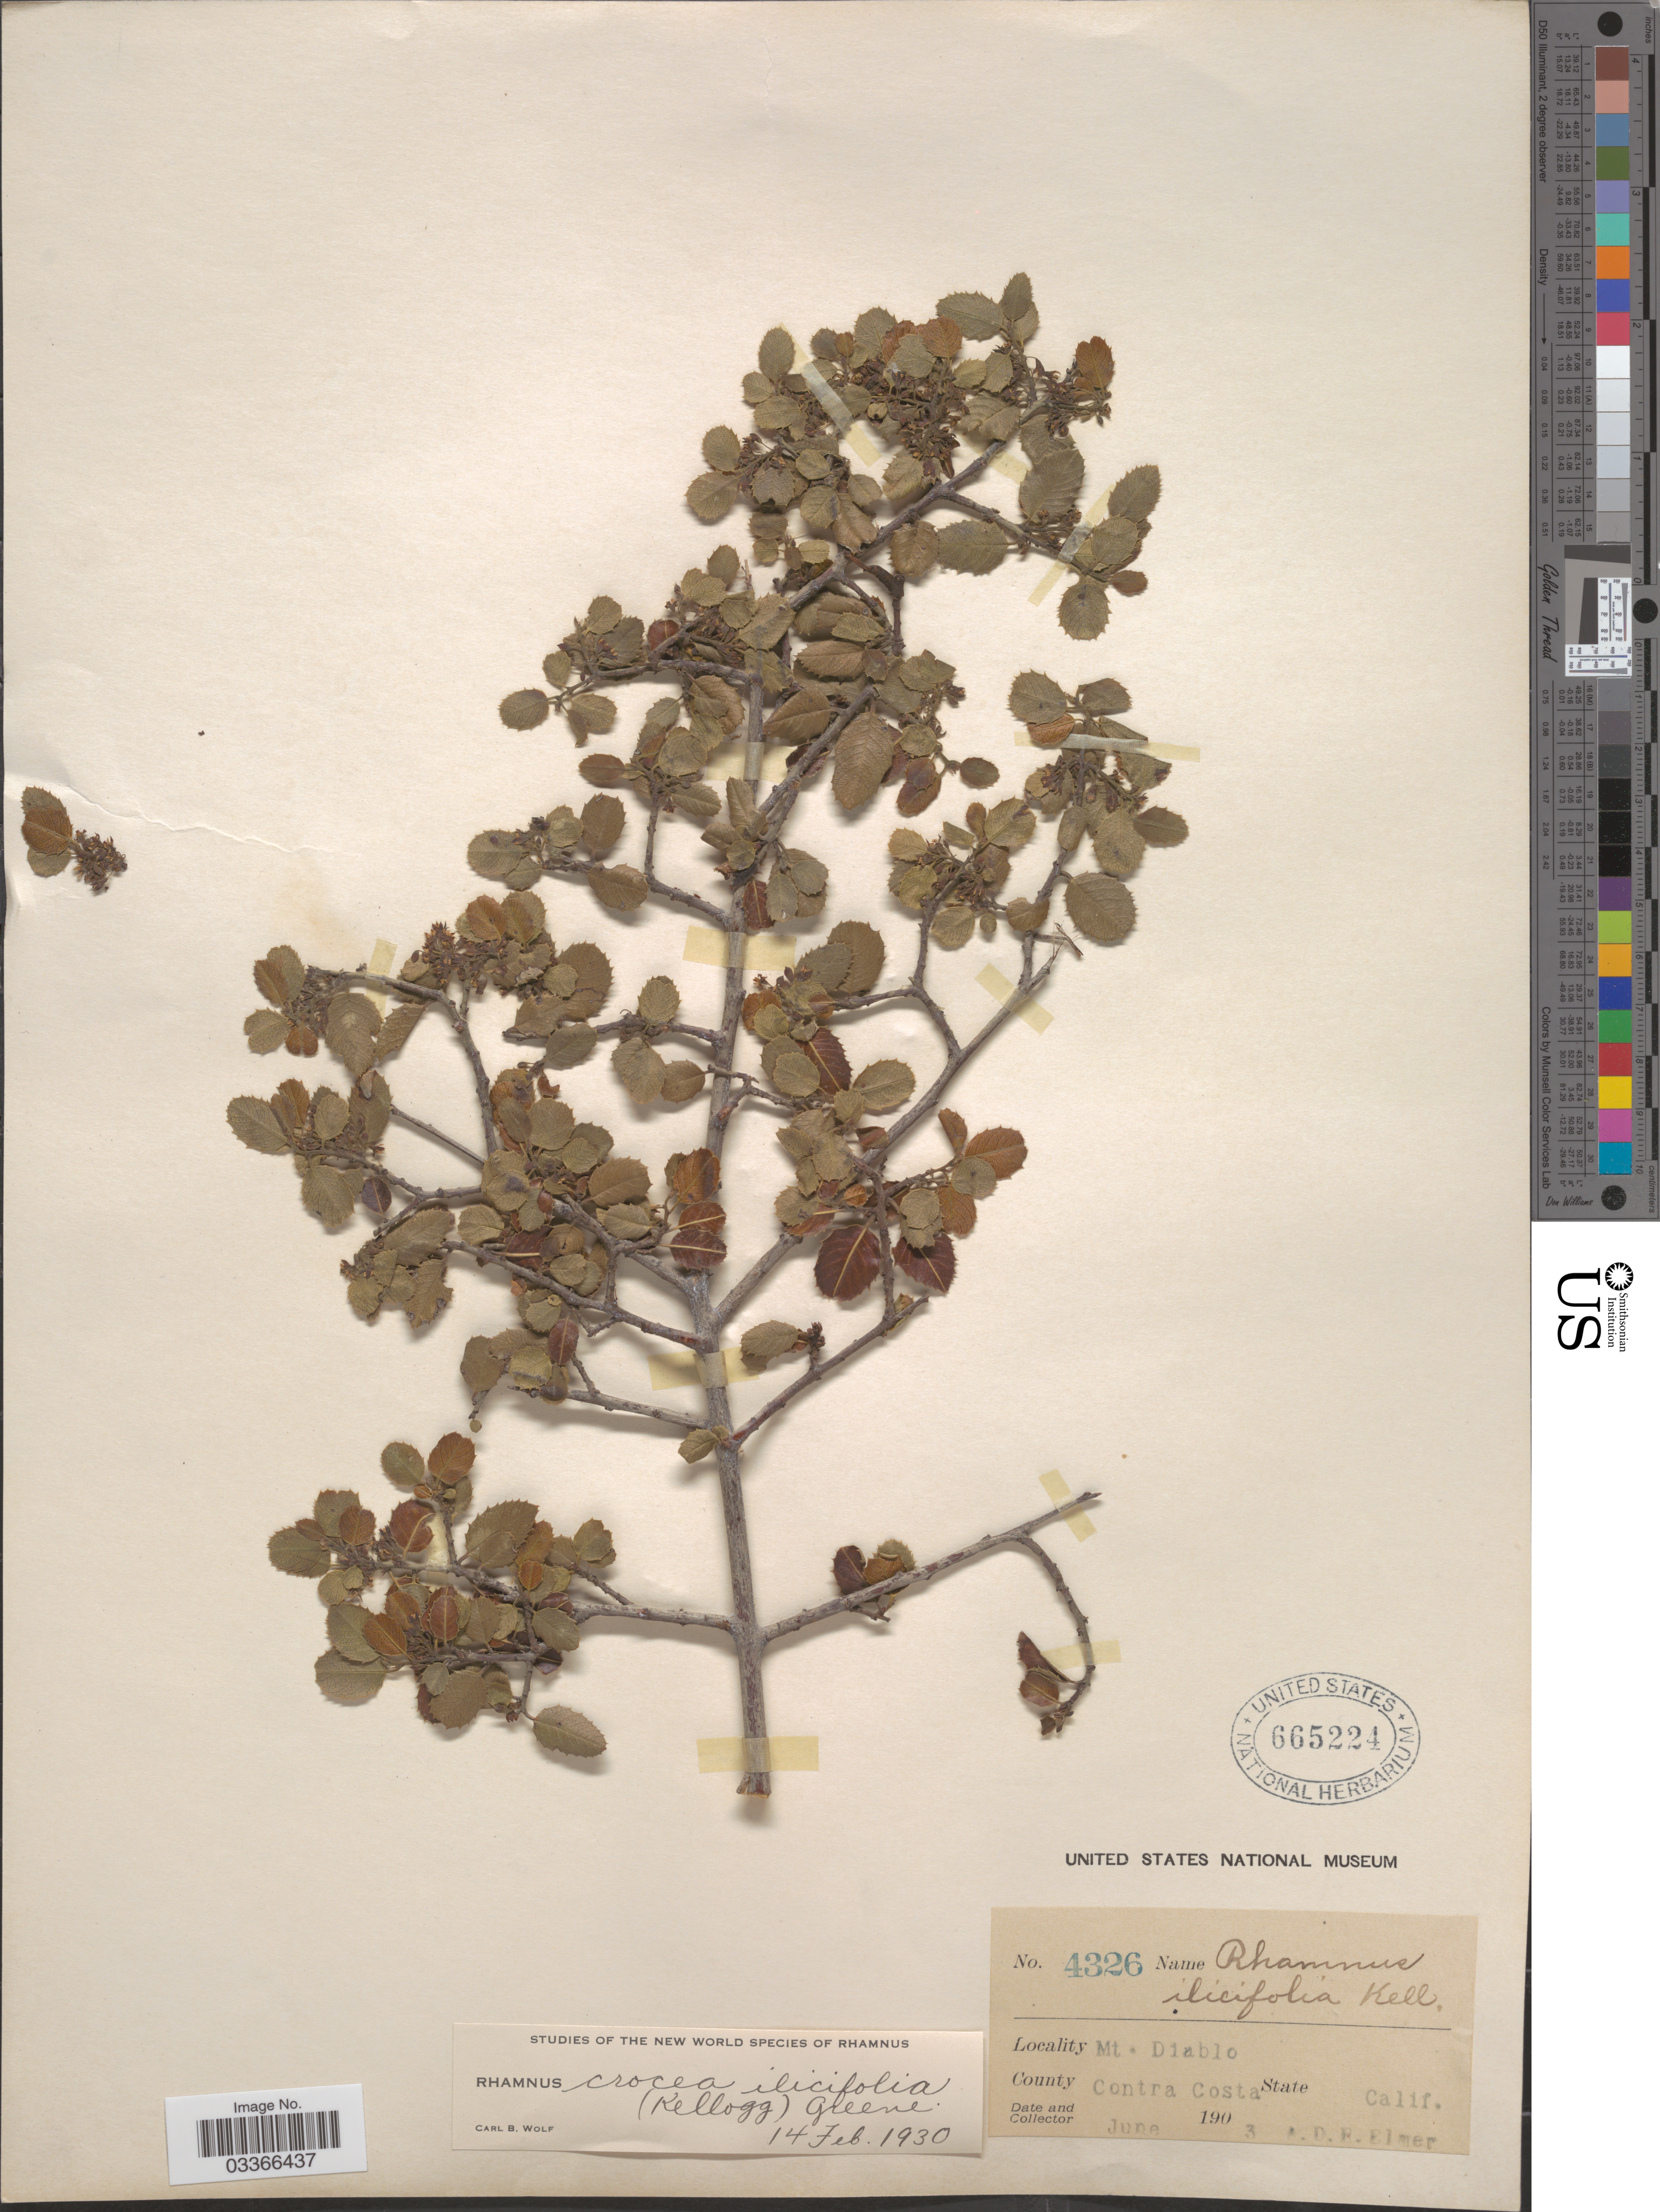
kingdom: Plantae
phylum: Tracheophyta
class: Magnoliopsida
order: Rosales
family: Rhamnaceae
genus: Rhamnus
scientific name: Rhamnus crocea var. ilicifolia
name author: (Kellogg) Greene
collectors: A. D. E. Elmer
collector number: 4326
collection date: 1903-06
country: United States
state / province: California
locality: Mt. Diablo. Contra Costa.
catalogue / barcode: US 665224